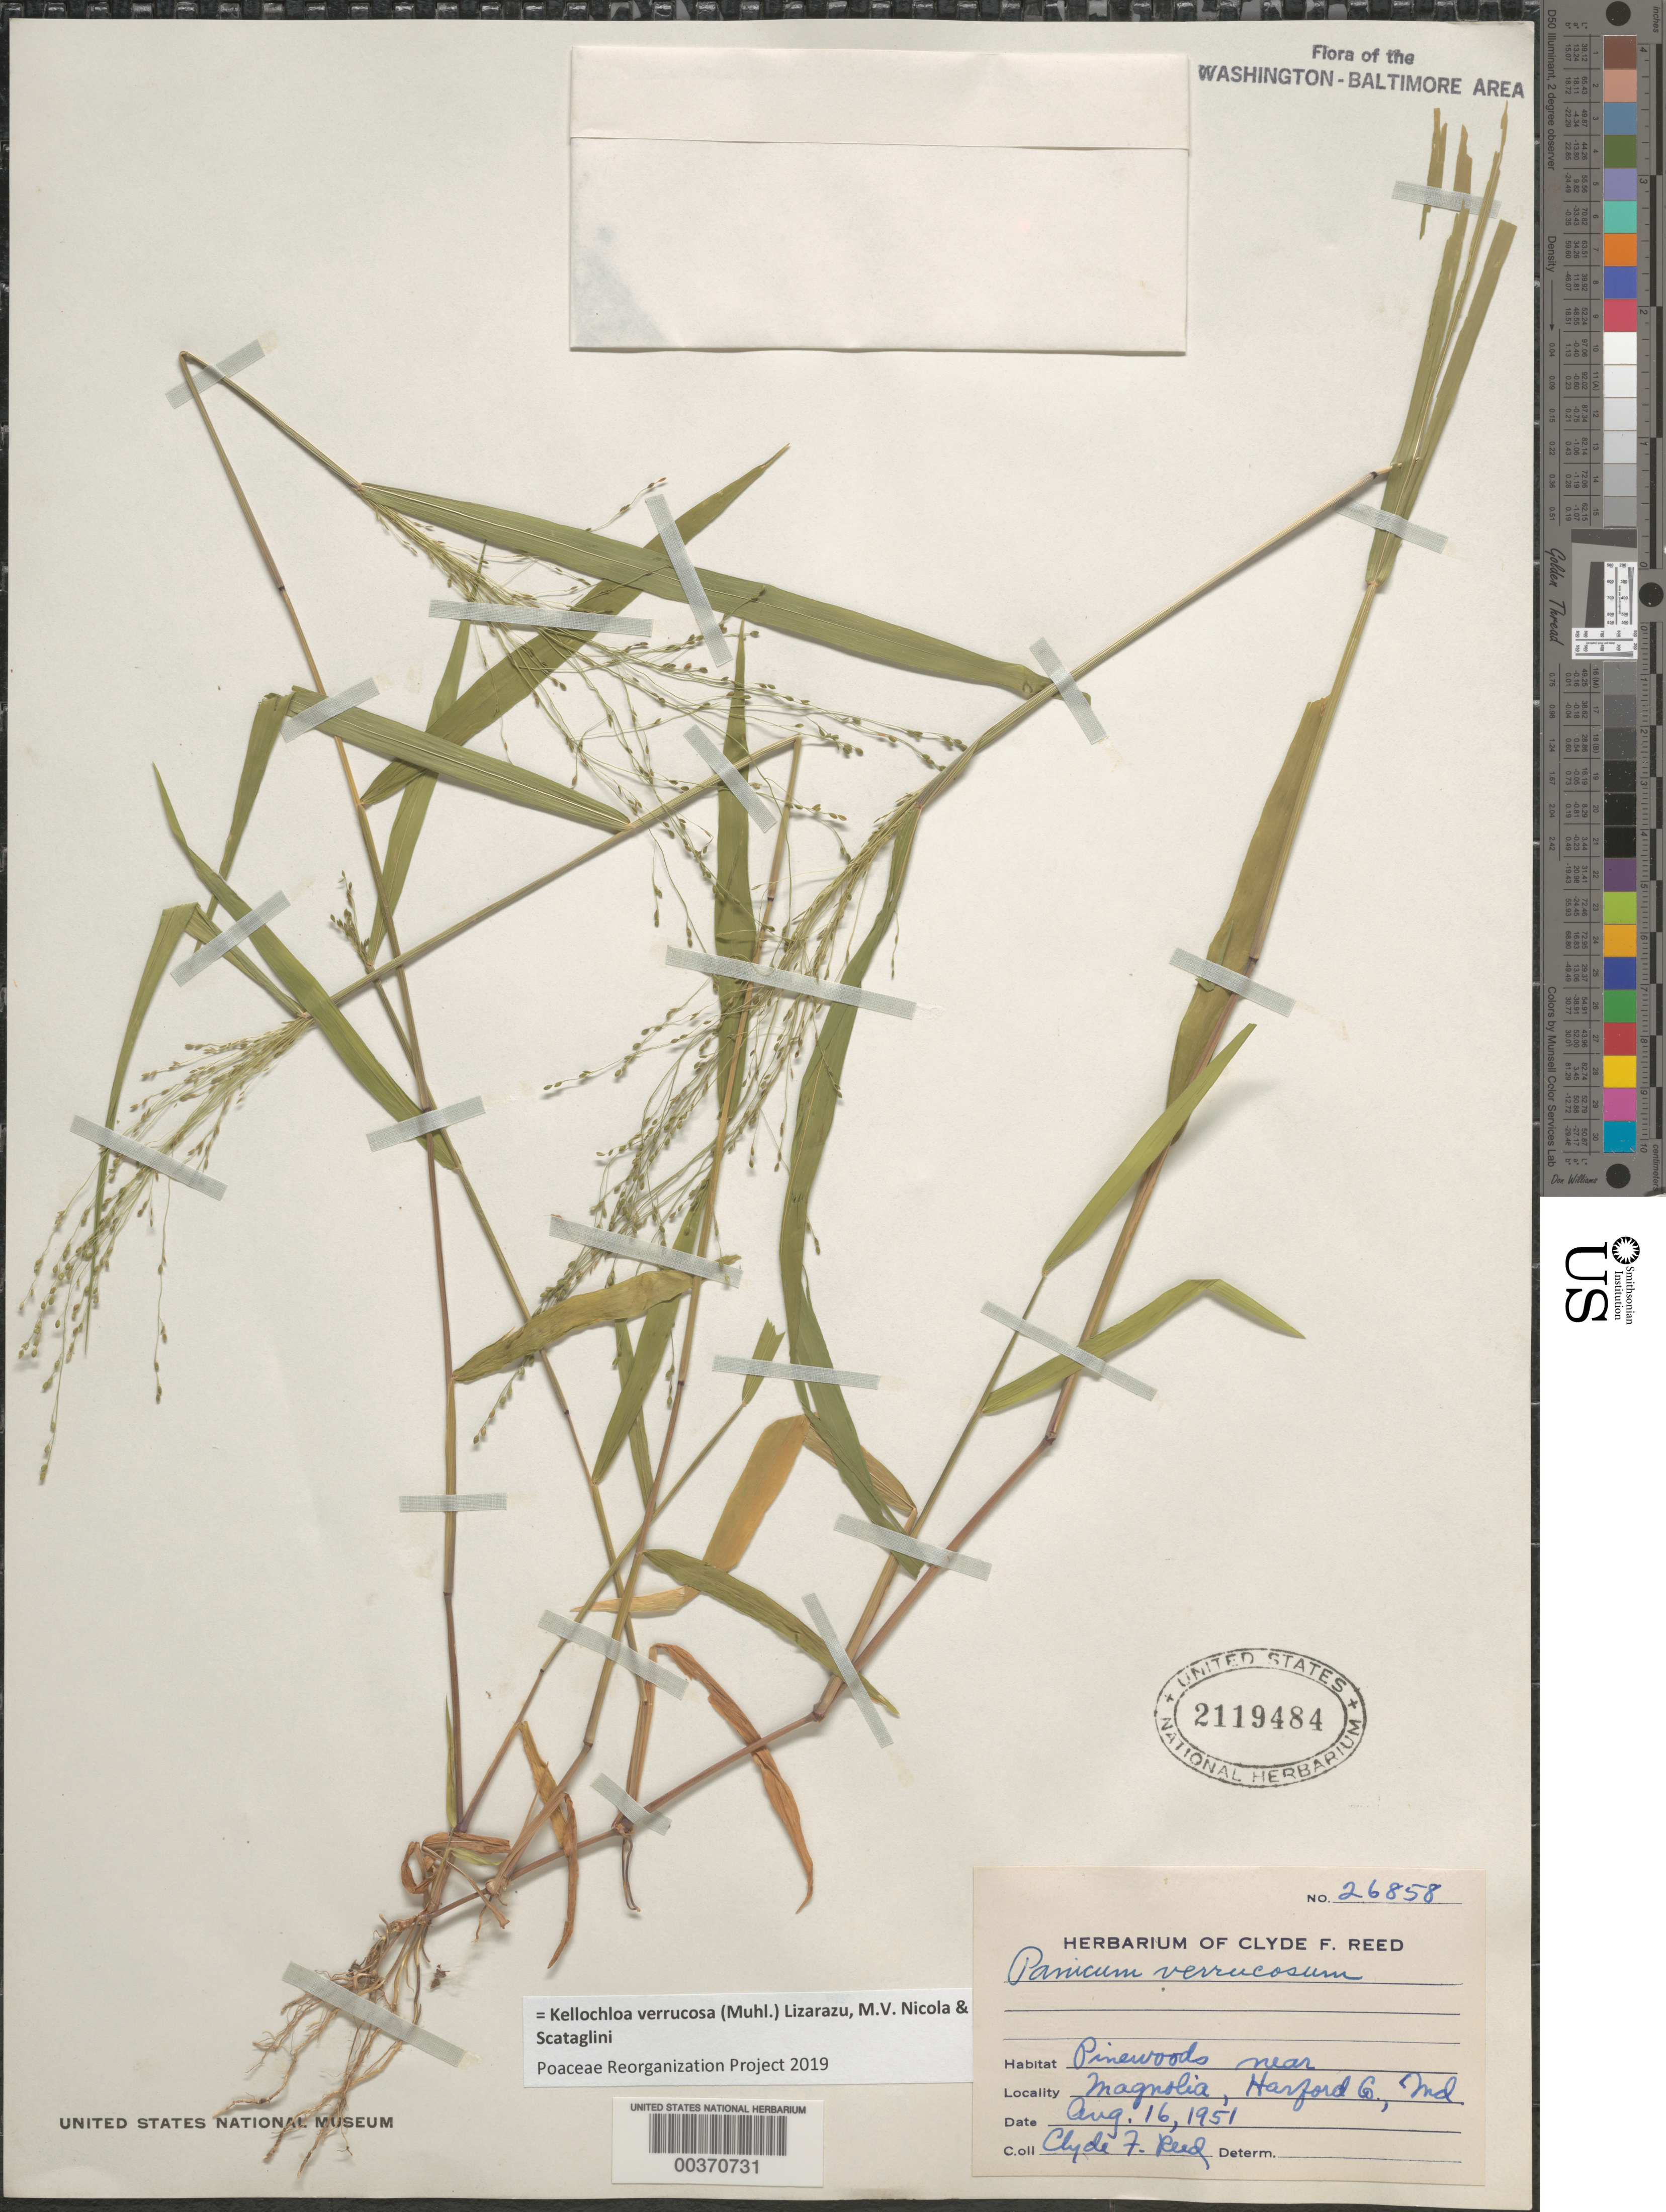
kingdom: Plantae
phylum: Tracheophyta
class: Liliopsida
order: Poales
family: Poaceae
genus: Panicum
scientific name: Panicum verrucosum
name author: Muhl.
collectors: C. F. Reed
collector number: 26858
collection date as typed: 16 Aug 1951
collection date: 1951-08-16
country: United States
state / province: Maryland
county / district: Harford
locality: Magnolia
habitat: Pinewoods near magnolia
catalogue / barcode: US 2119484